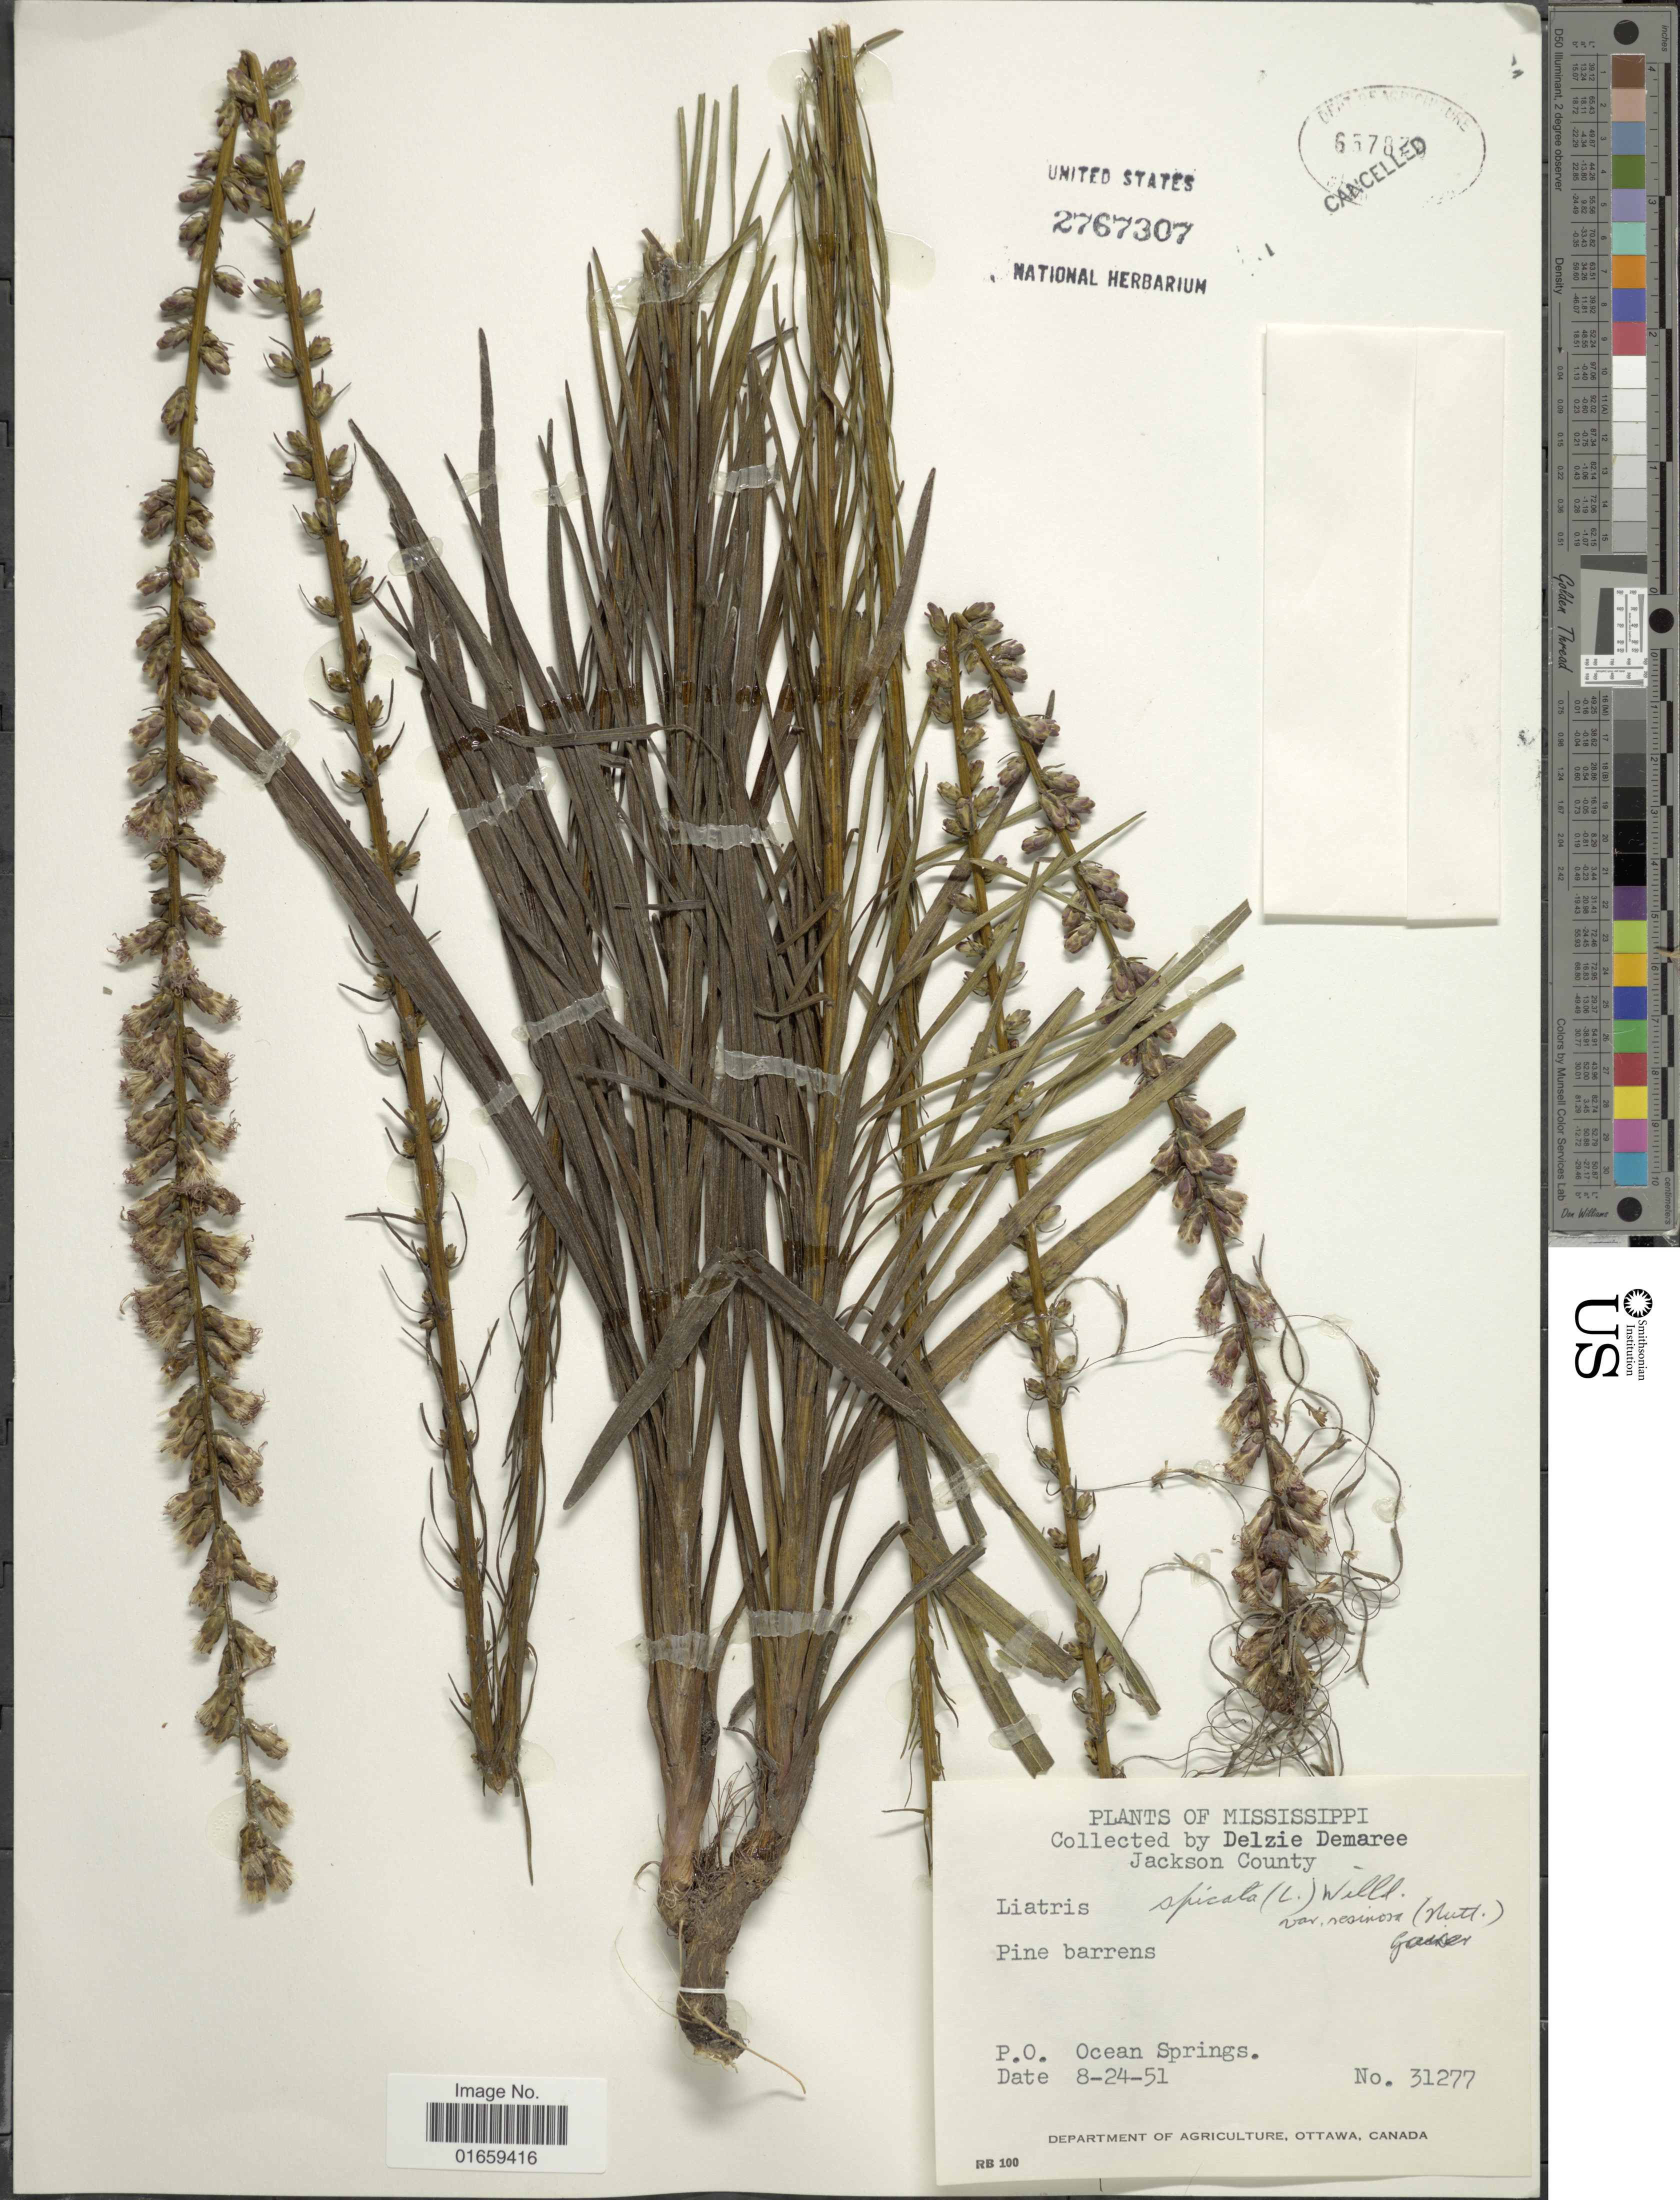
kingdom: Plantae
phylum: Tracheophyta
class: Magnoliopsida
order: Asterales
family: Asteraceae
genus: Liatris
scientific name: Liatris spicata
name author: (L.) Willd.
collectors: D. Demaree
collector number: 31277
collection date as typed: Transcribed d/m/y: 24/8/51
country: United States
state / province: Mississippi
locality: Jackson County, P. O. Ocean Springs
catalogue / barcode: US 2767307